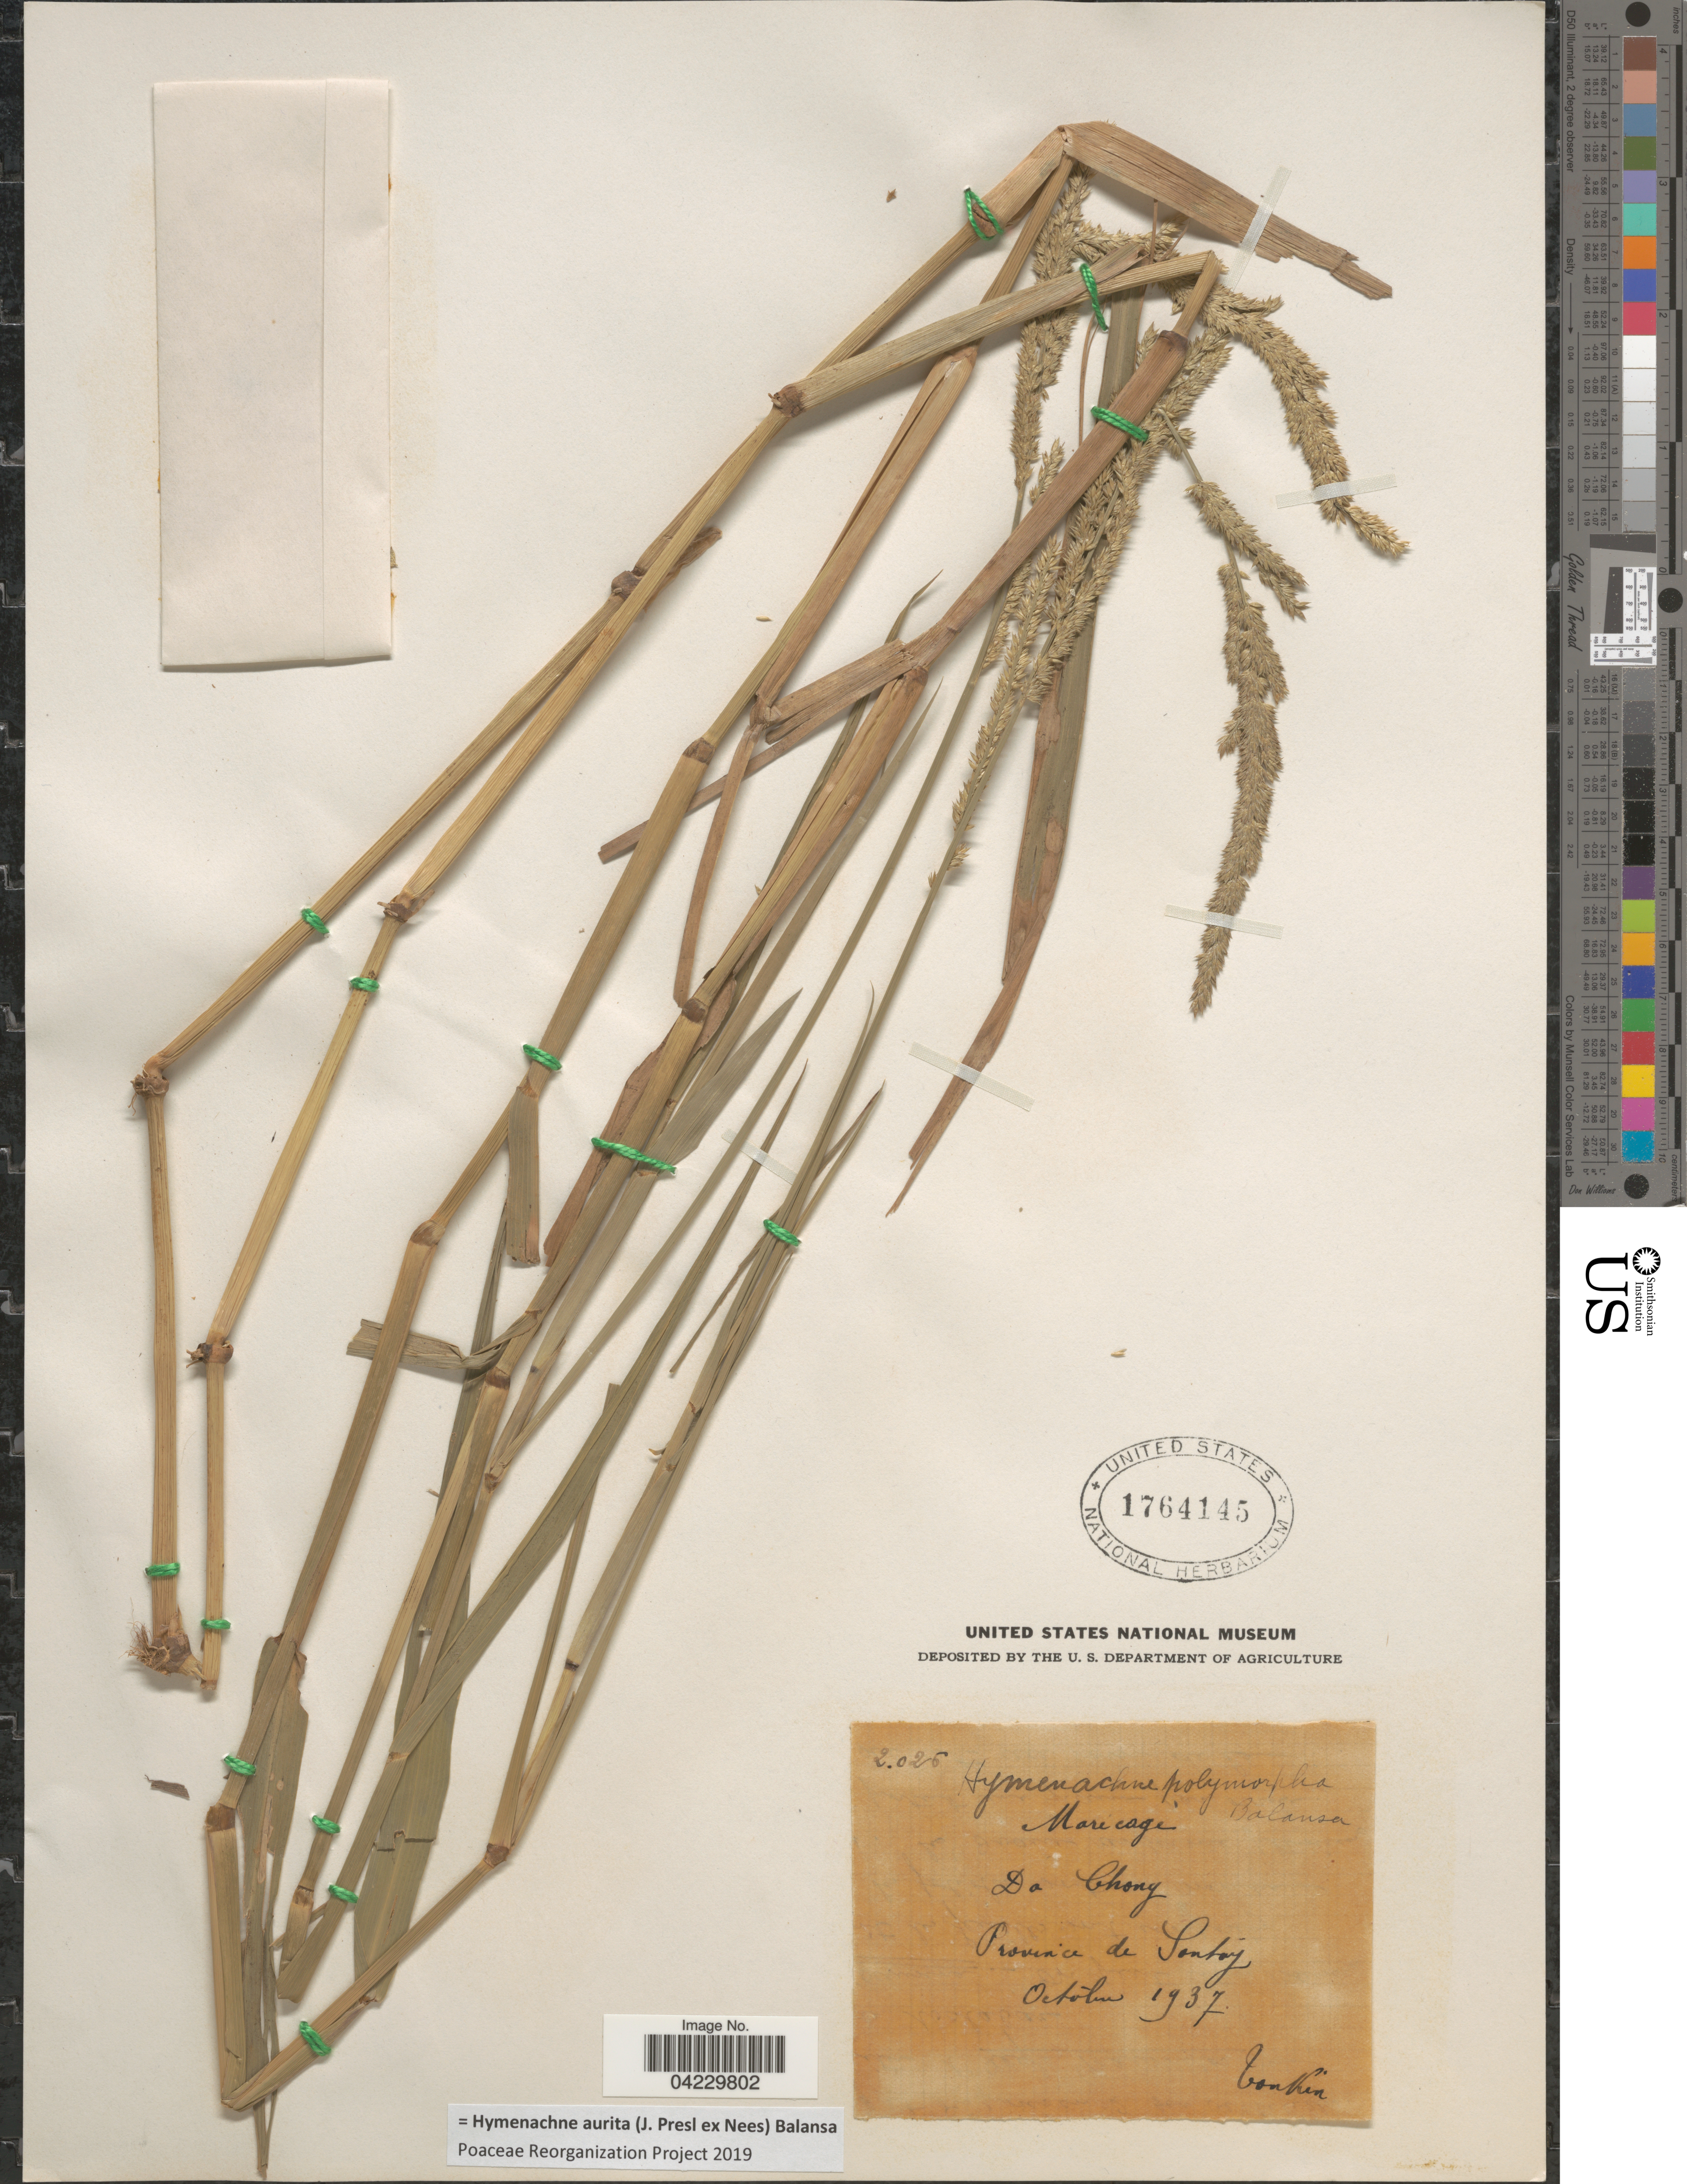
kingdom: Plantae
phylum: Tracheophyta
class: Liliopsida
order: Poales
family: Poaceae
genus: Hymenachne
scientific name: Hymenachne aurita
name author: (J. Presl ex Nees) Balansa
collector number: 2025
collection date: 1937-10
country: Vietnam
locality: Marecage. Da Chony. Province de Sontoy. Tonkin.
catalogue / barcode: US 1764145